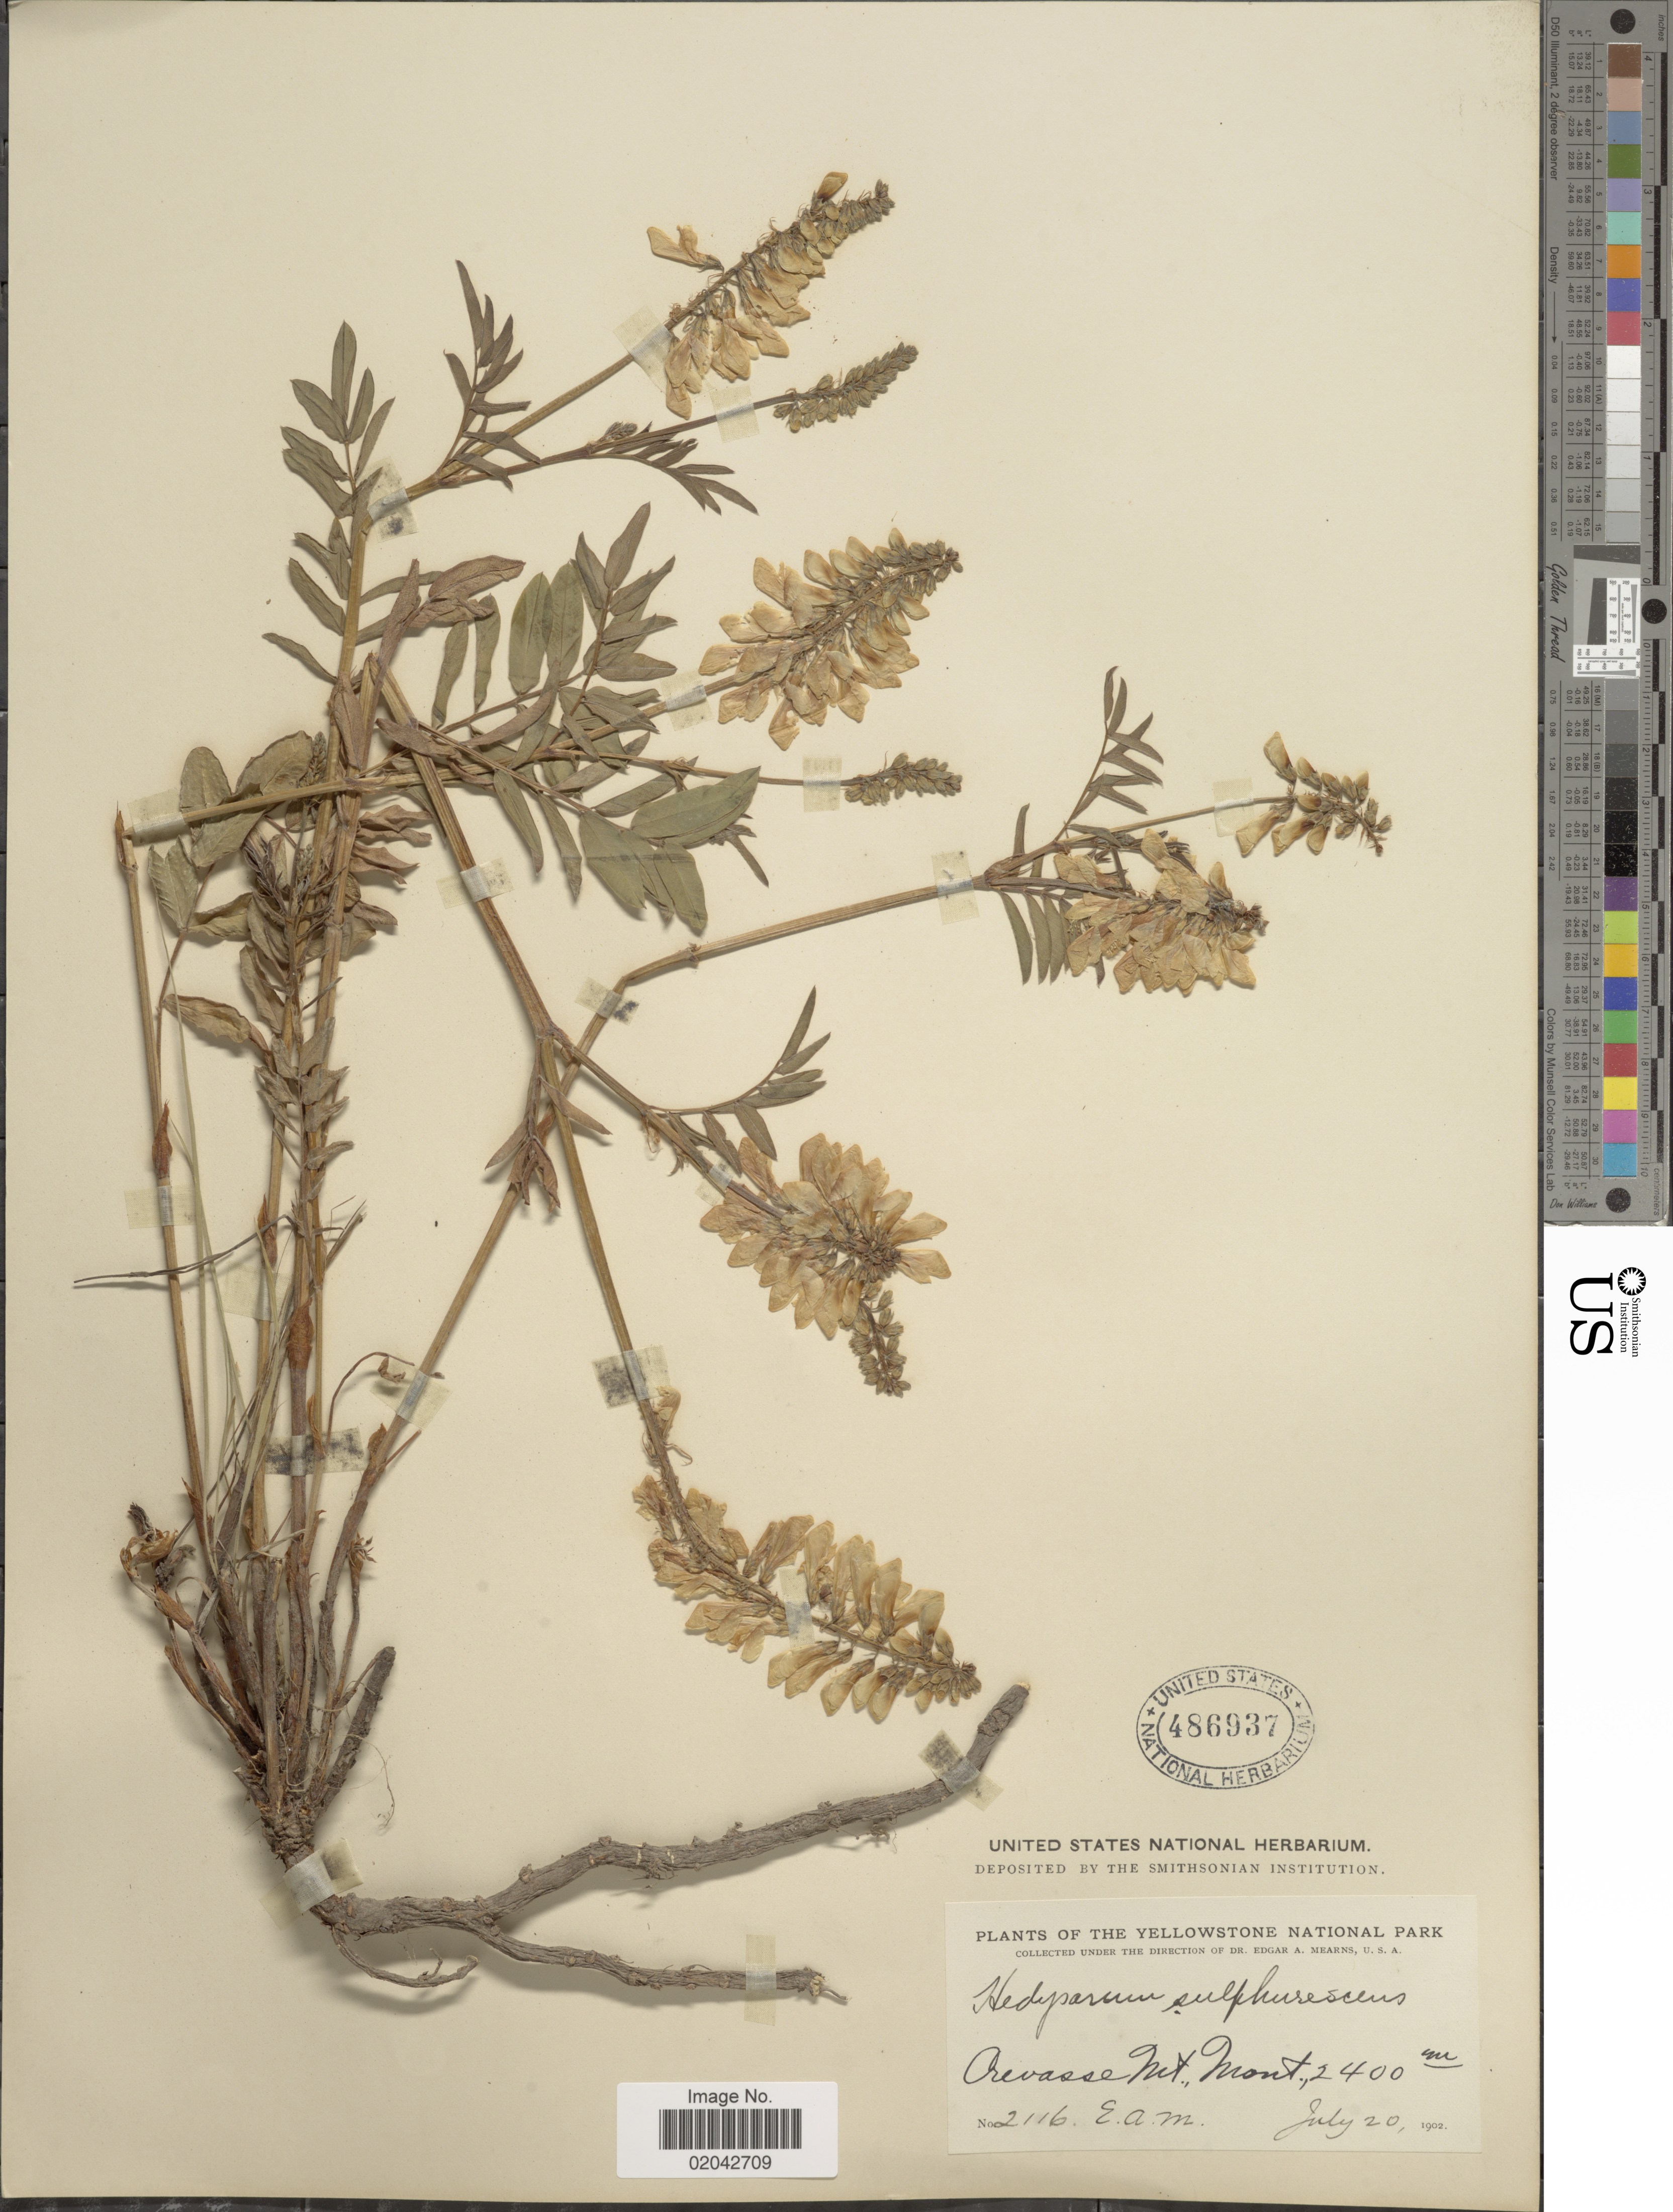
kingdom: Plantae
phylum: Tracheophyta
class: Magnoliopsida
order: Fabales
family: Fabaceae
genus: Hedysarum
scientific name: Hedysarum sulphurescens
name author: Rydb.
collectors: E. A. Mearns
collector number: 2116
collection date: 1902-07-20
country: United States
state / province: Montana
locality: Yellowstone National Park, Crevasse Mt., Mont.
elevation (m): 2400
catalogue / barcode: US 486937